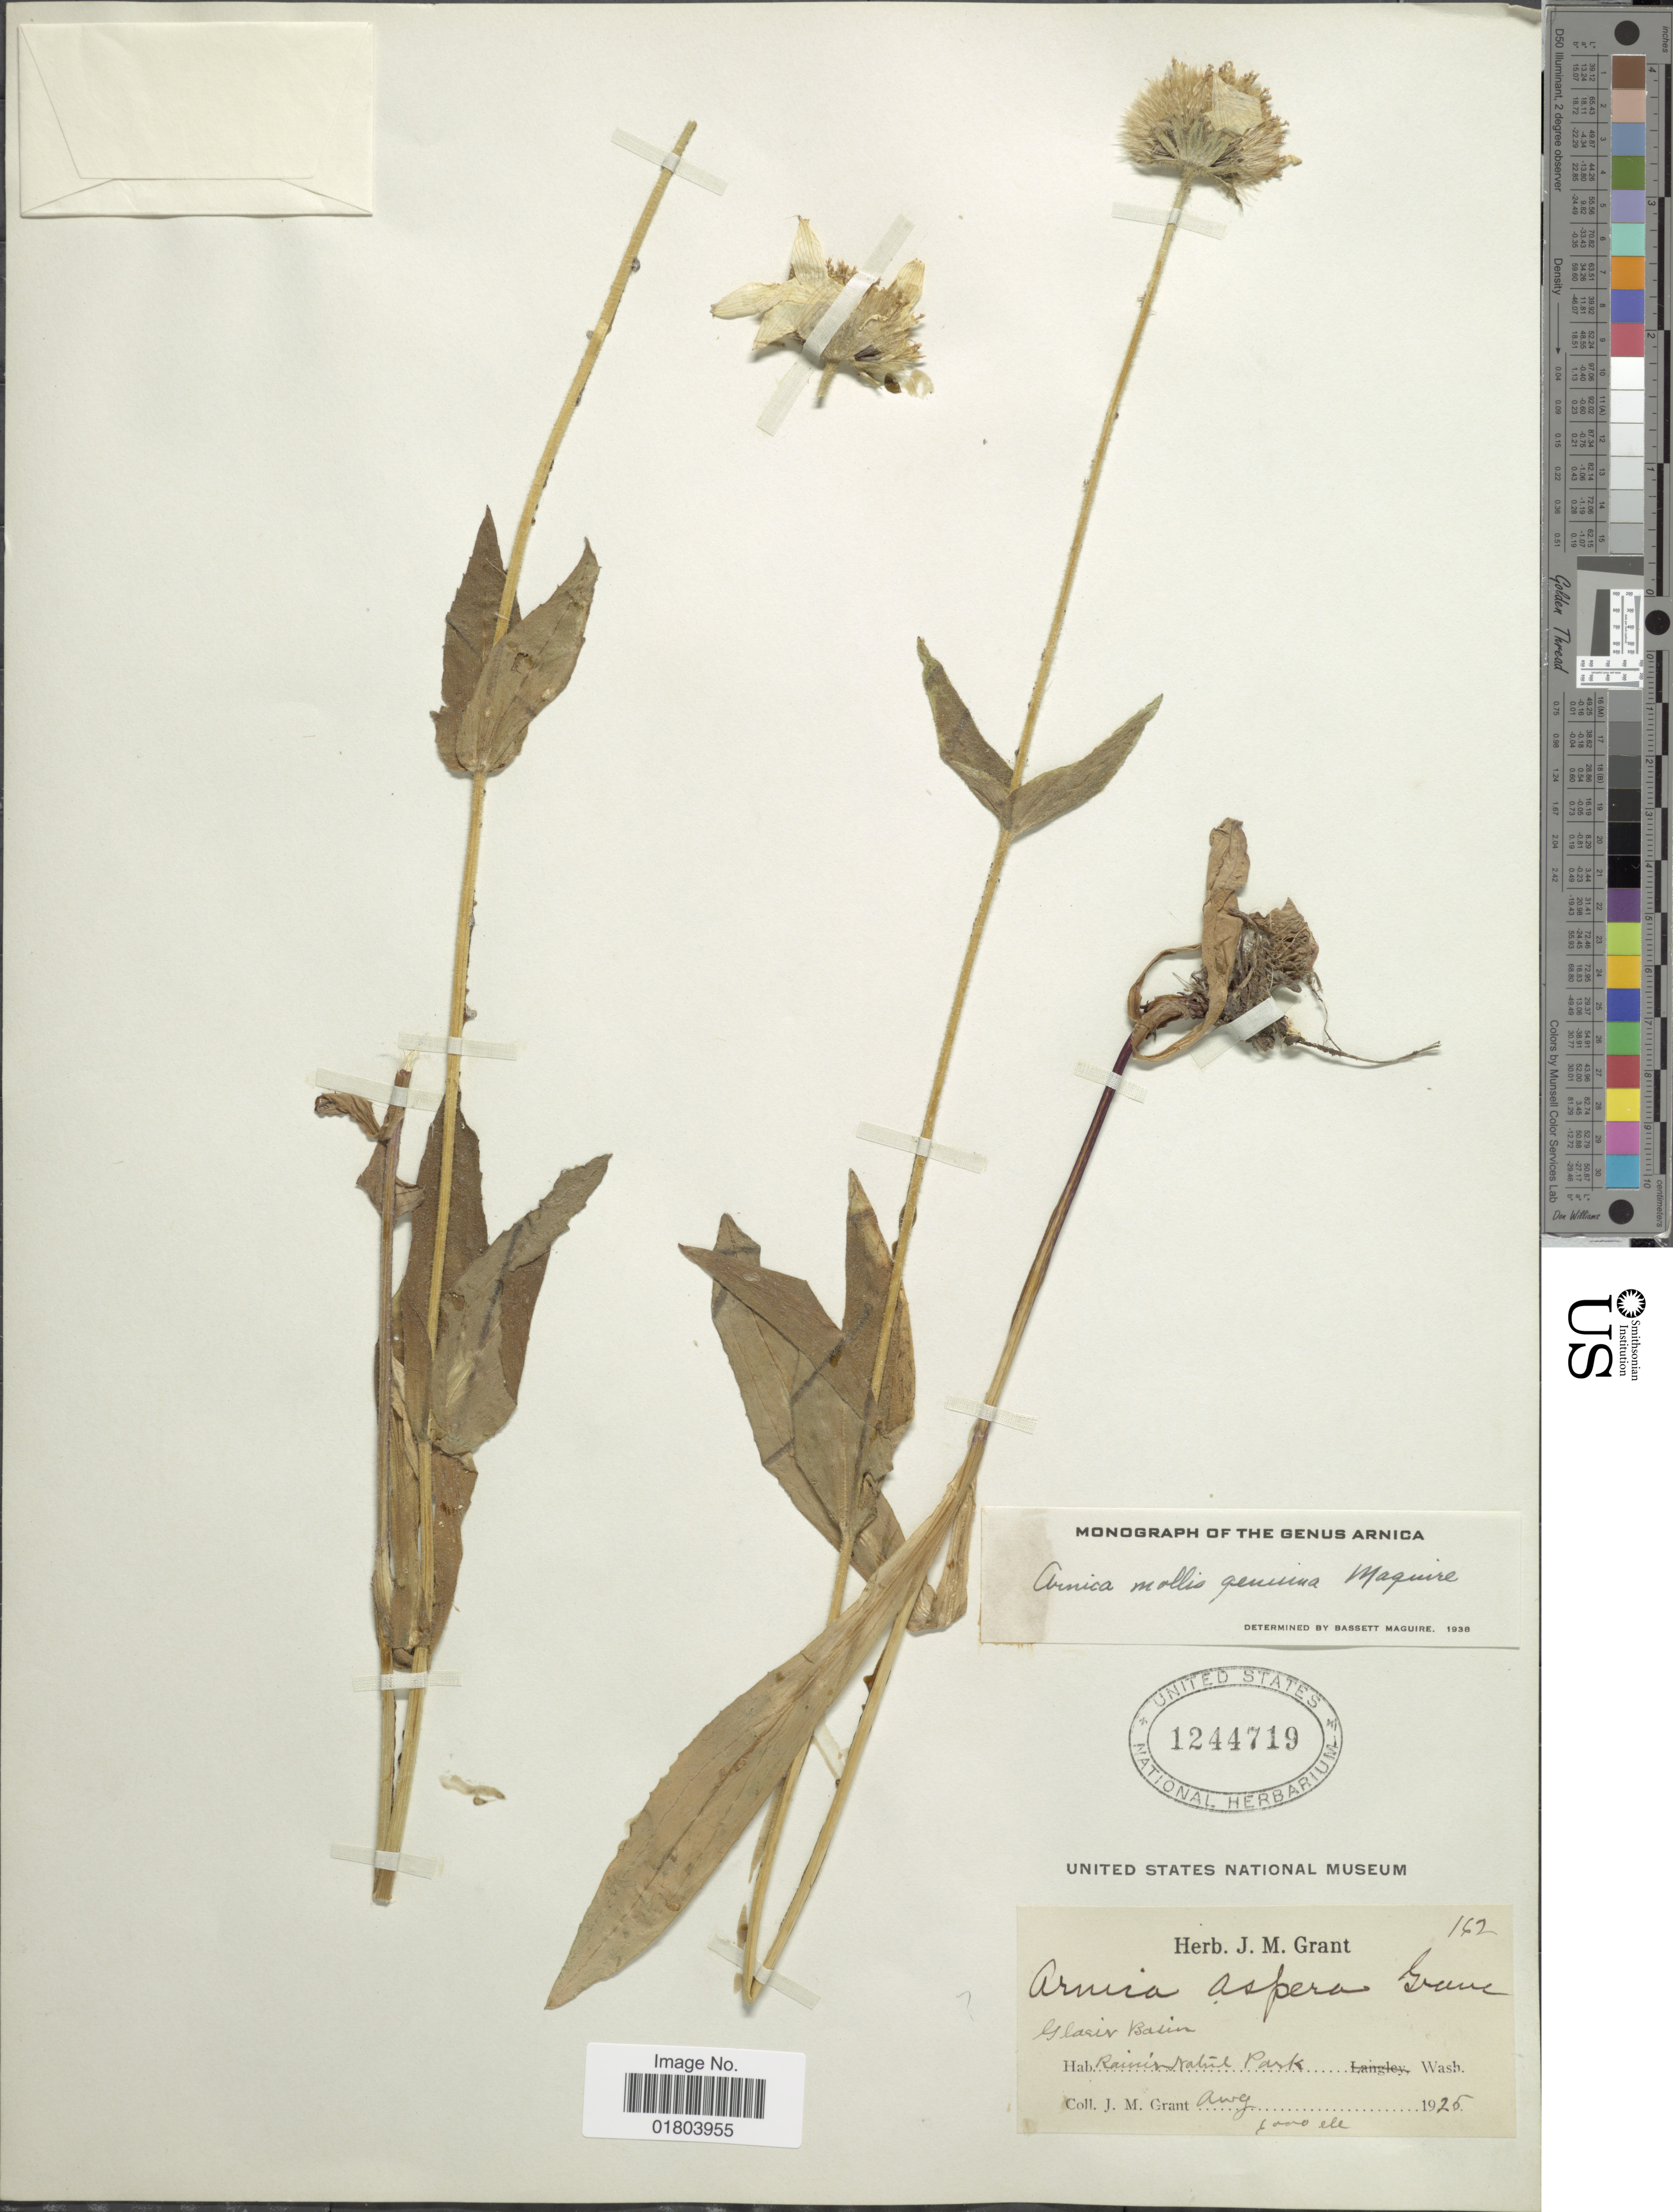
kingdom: Plantae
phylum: Tracheophyta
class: Magnoliopsida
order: Asterales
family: Asteraceae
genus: Arnica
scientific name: Arnica mollis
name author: Hook.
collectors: J. M. Grant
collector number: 162*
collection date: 1925-08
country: United States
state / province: Washington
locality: Glacier Basin, Rainier National Park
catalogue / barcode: US 1244719